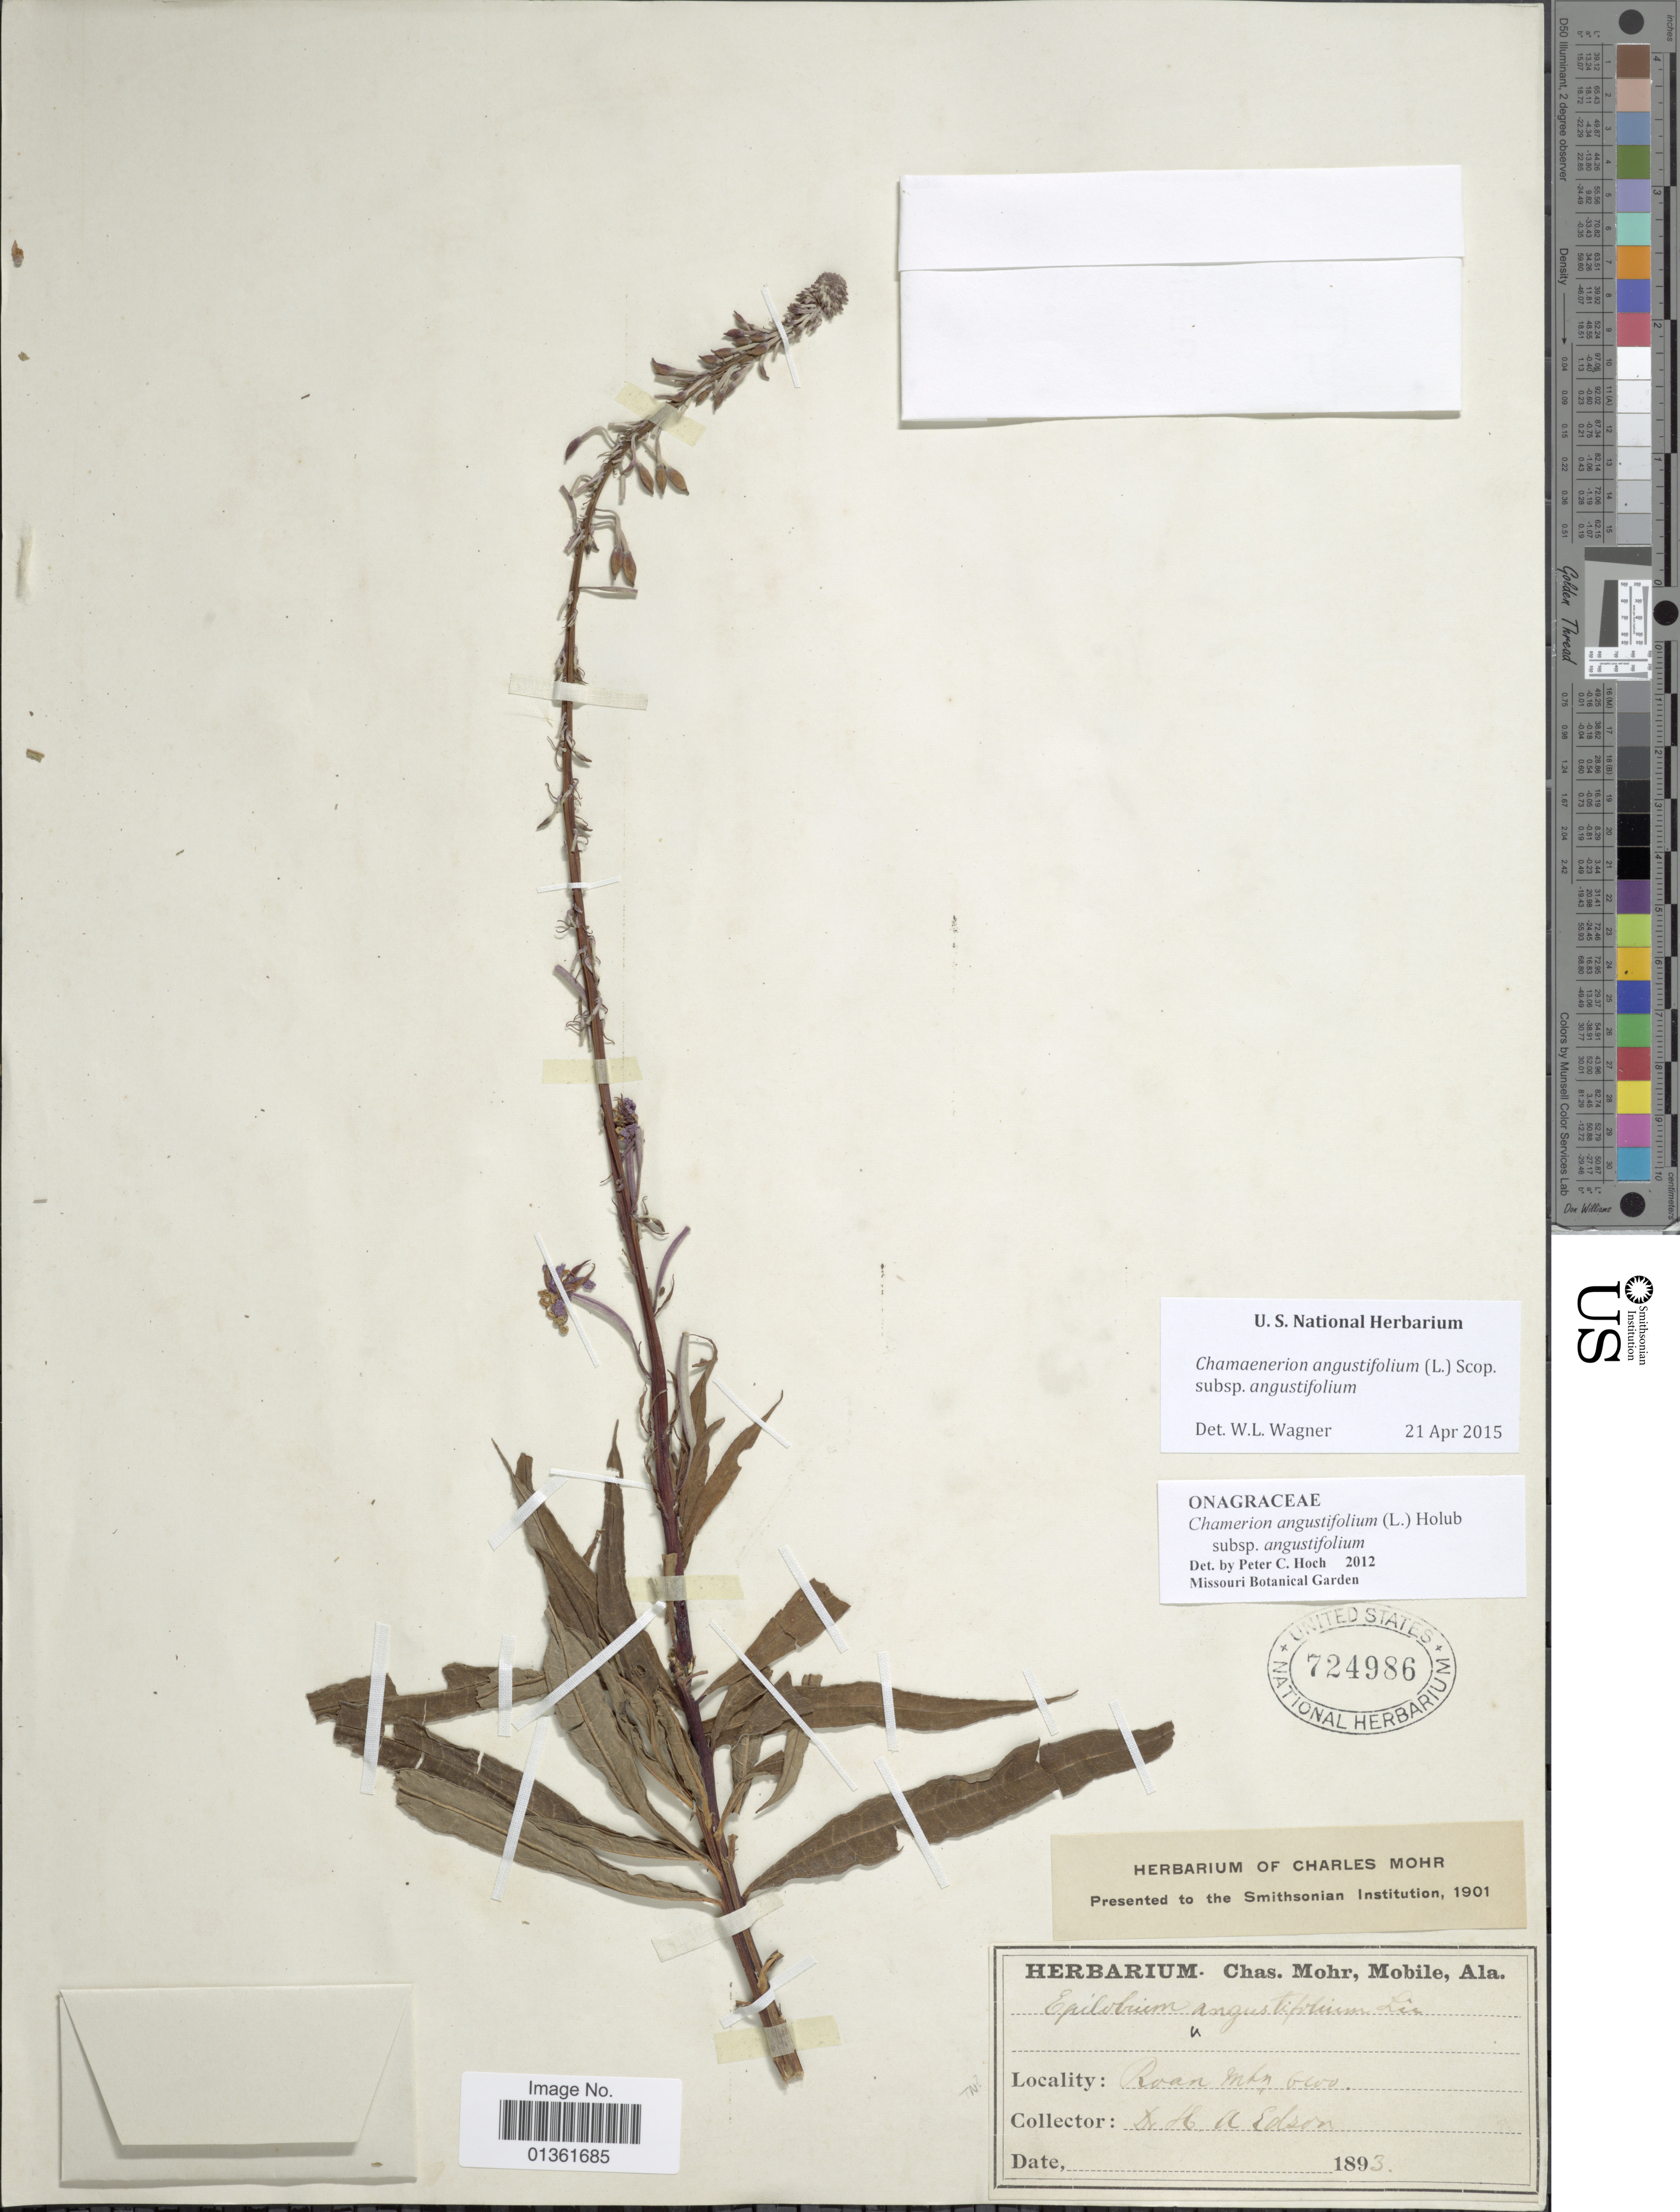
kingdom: Plantae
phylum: Tracheophyta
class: Magnoliopsida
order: Myrtales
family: Onagraceae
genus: Chamaenerion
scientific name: Chamaenerion angustifolium subsp. angustifolium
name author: (L.) Scop.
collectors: H. Edson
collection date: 1893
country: United States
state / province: North Carolina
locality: Roan Mtn.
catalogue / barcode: US 724986